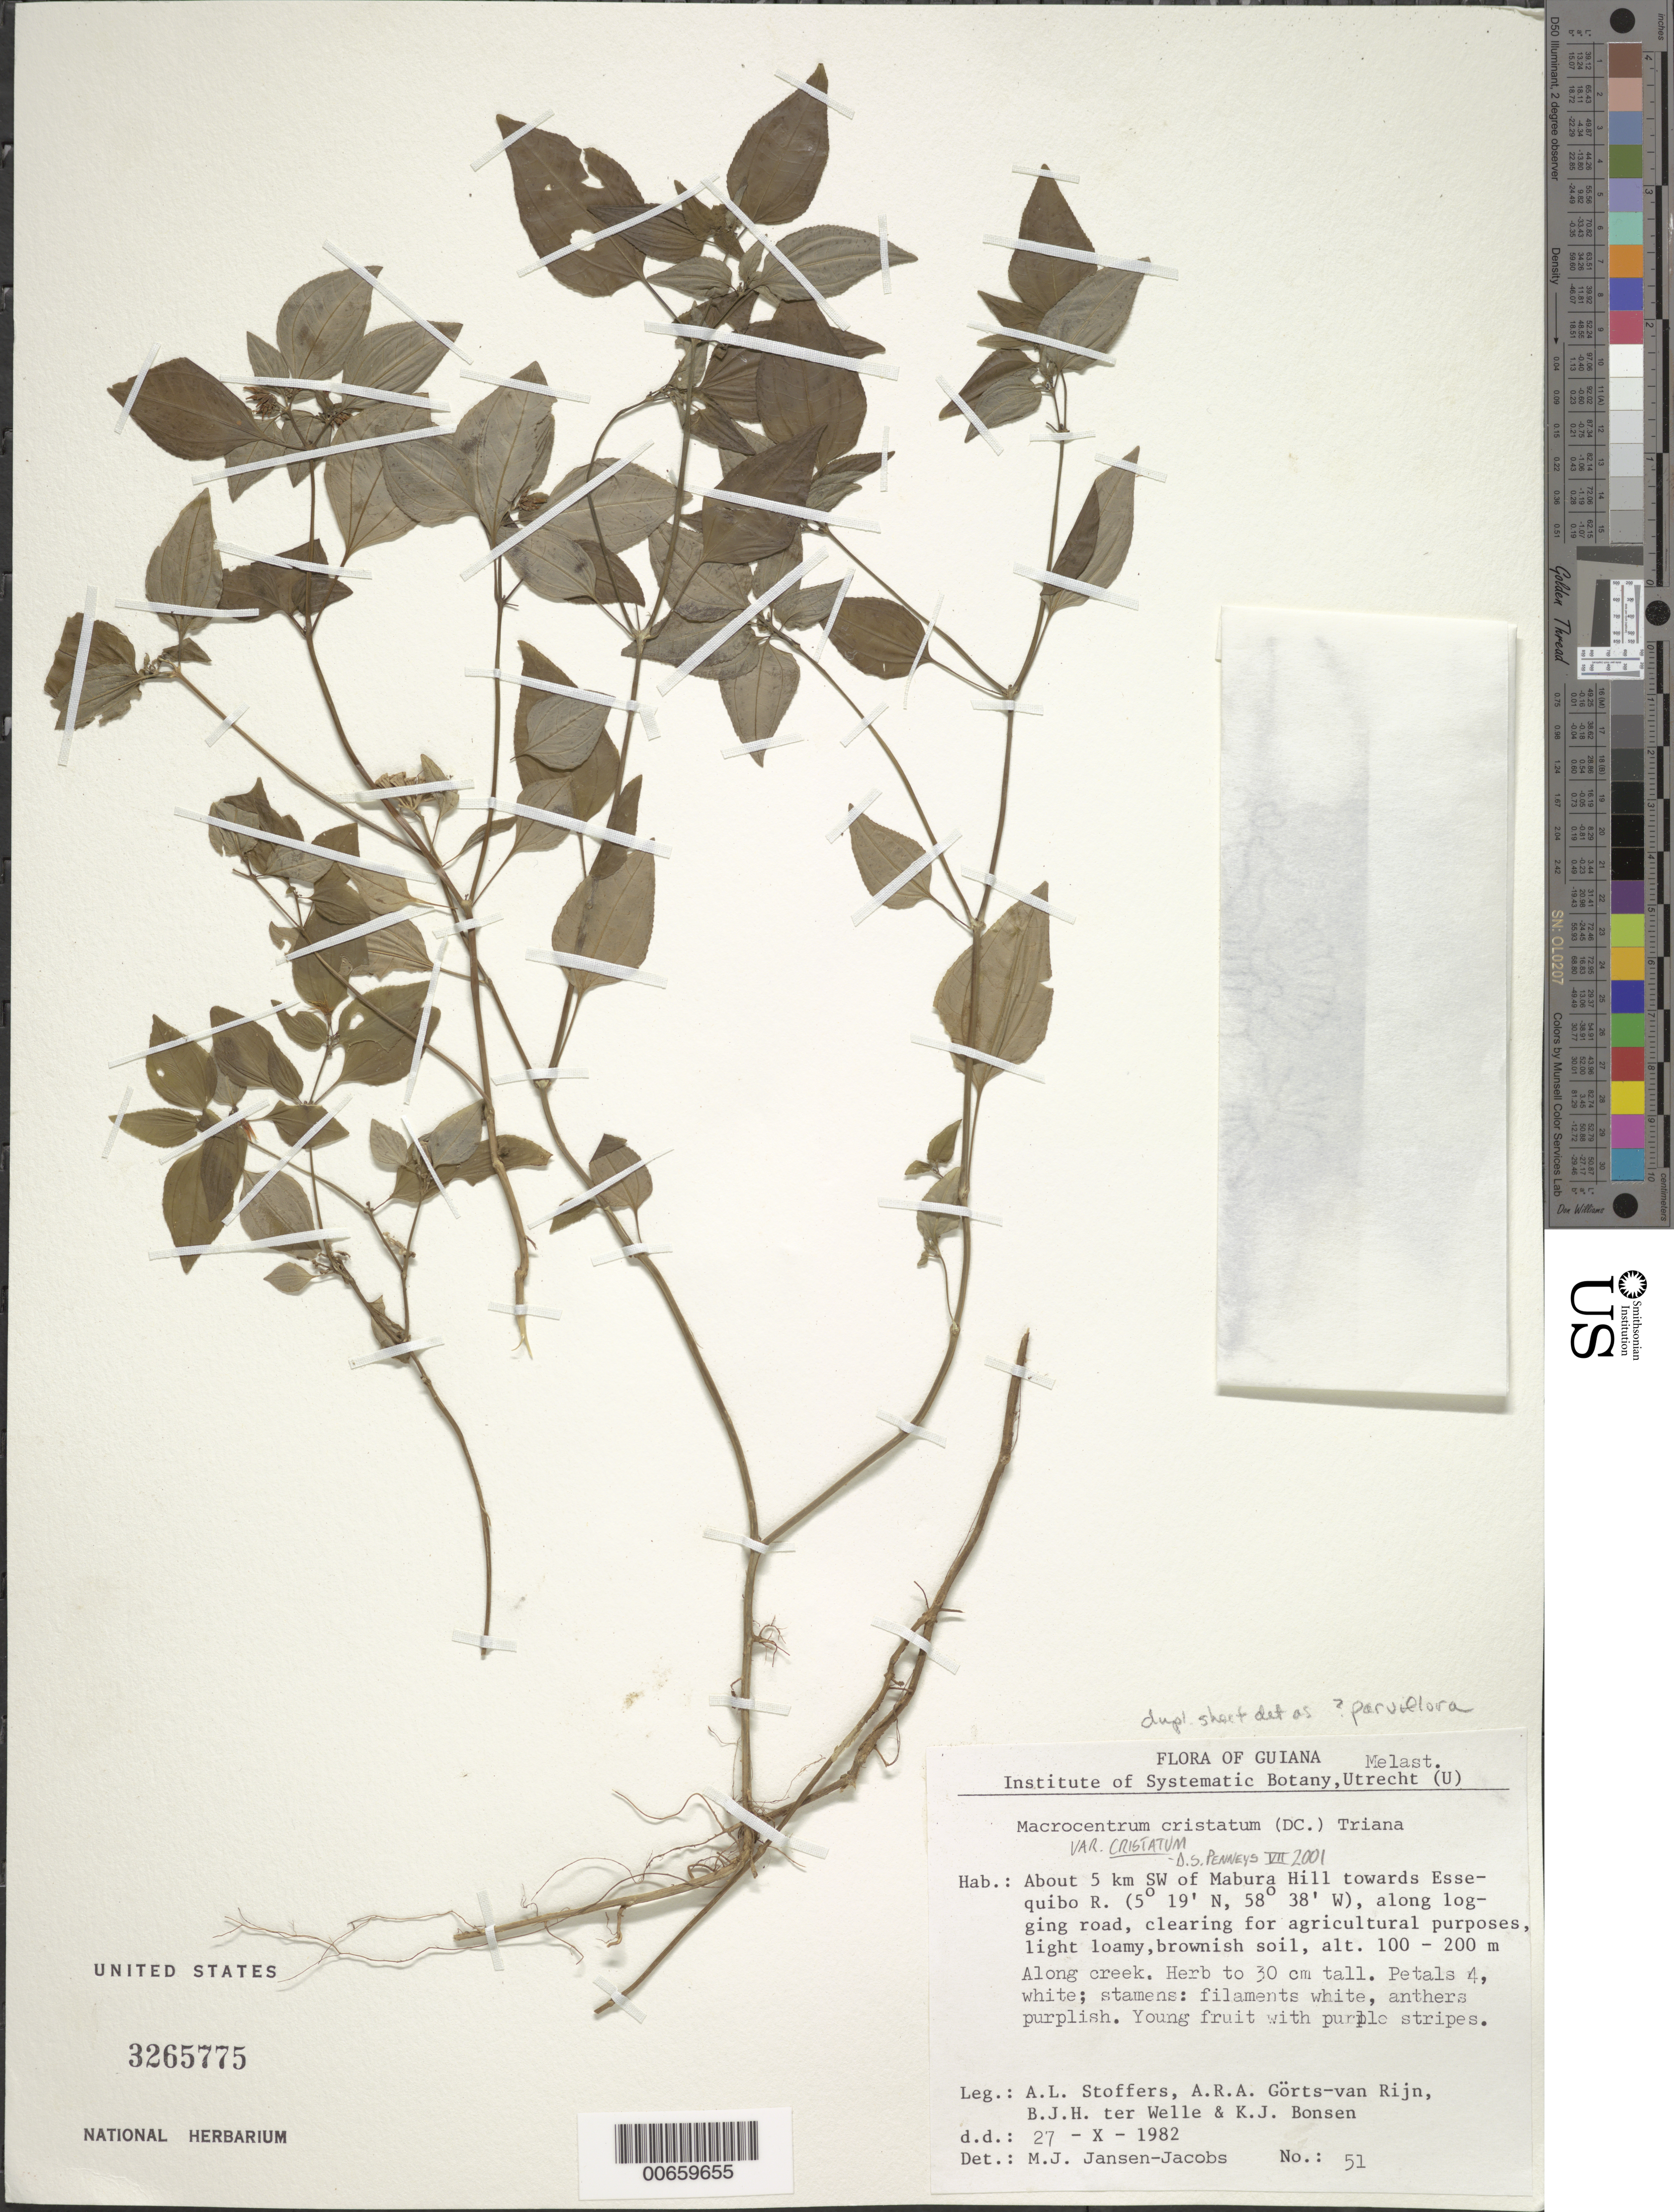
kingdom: Plantae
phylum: Tracheophyta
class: Magnoliopsida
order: Myrtales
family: Melastomataceae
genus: Macrocentrum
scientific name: Macrocentrum cristatum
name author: (DC.) Triana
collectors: A. Stoffers, A. .R. A. Görts-van Rijn, B. ter Welle & K. Bonsen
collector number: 51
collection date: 1982-10-27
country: Guyana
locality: About 5 km SW of Mabura Hill towards Essequibo R.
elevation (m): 100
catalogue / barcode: US 3265775